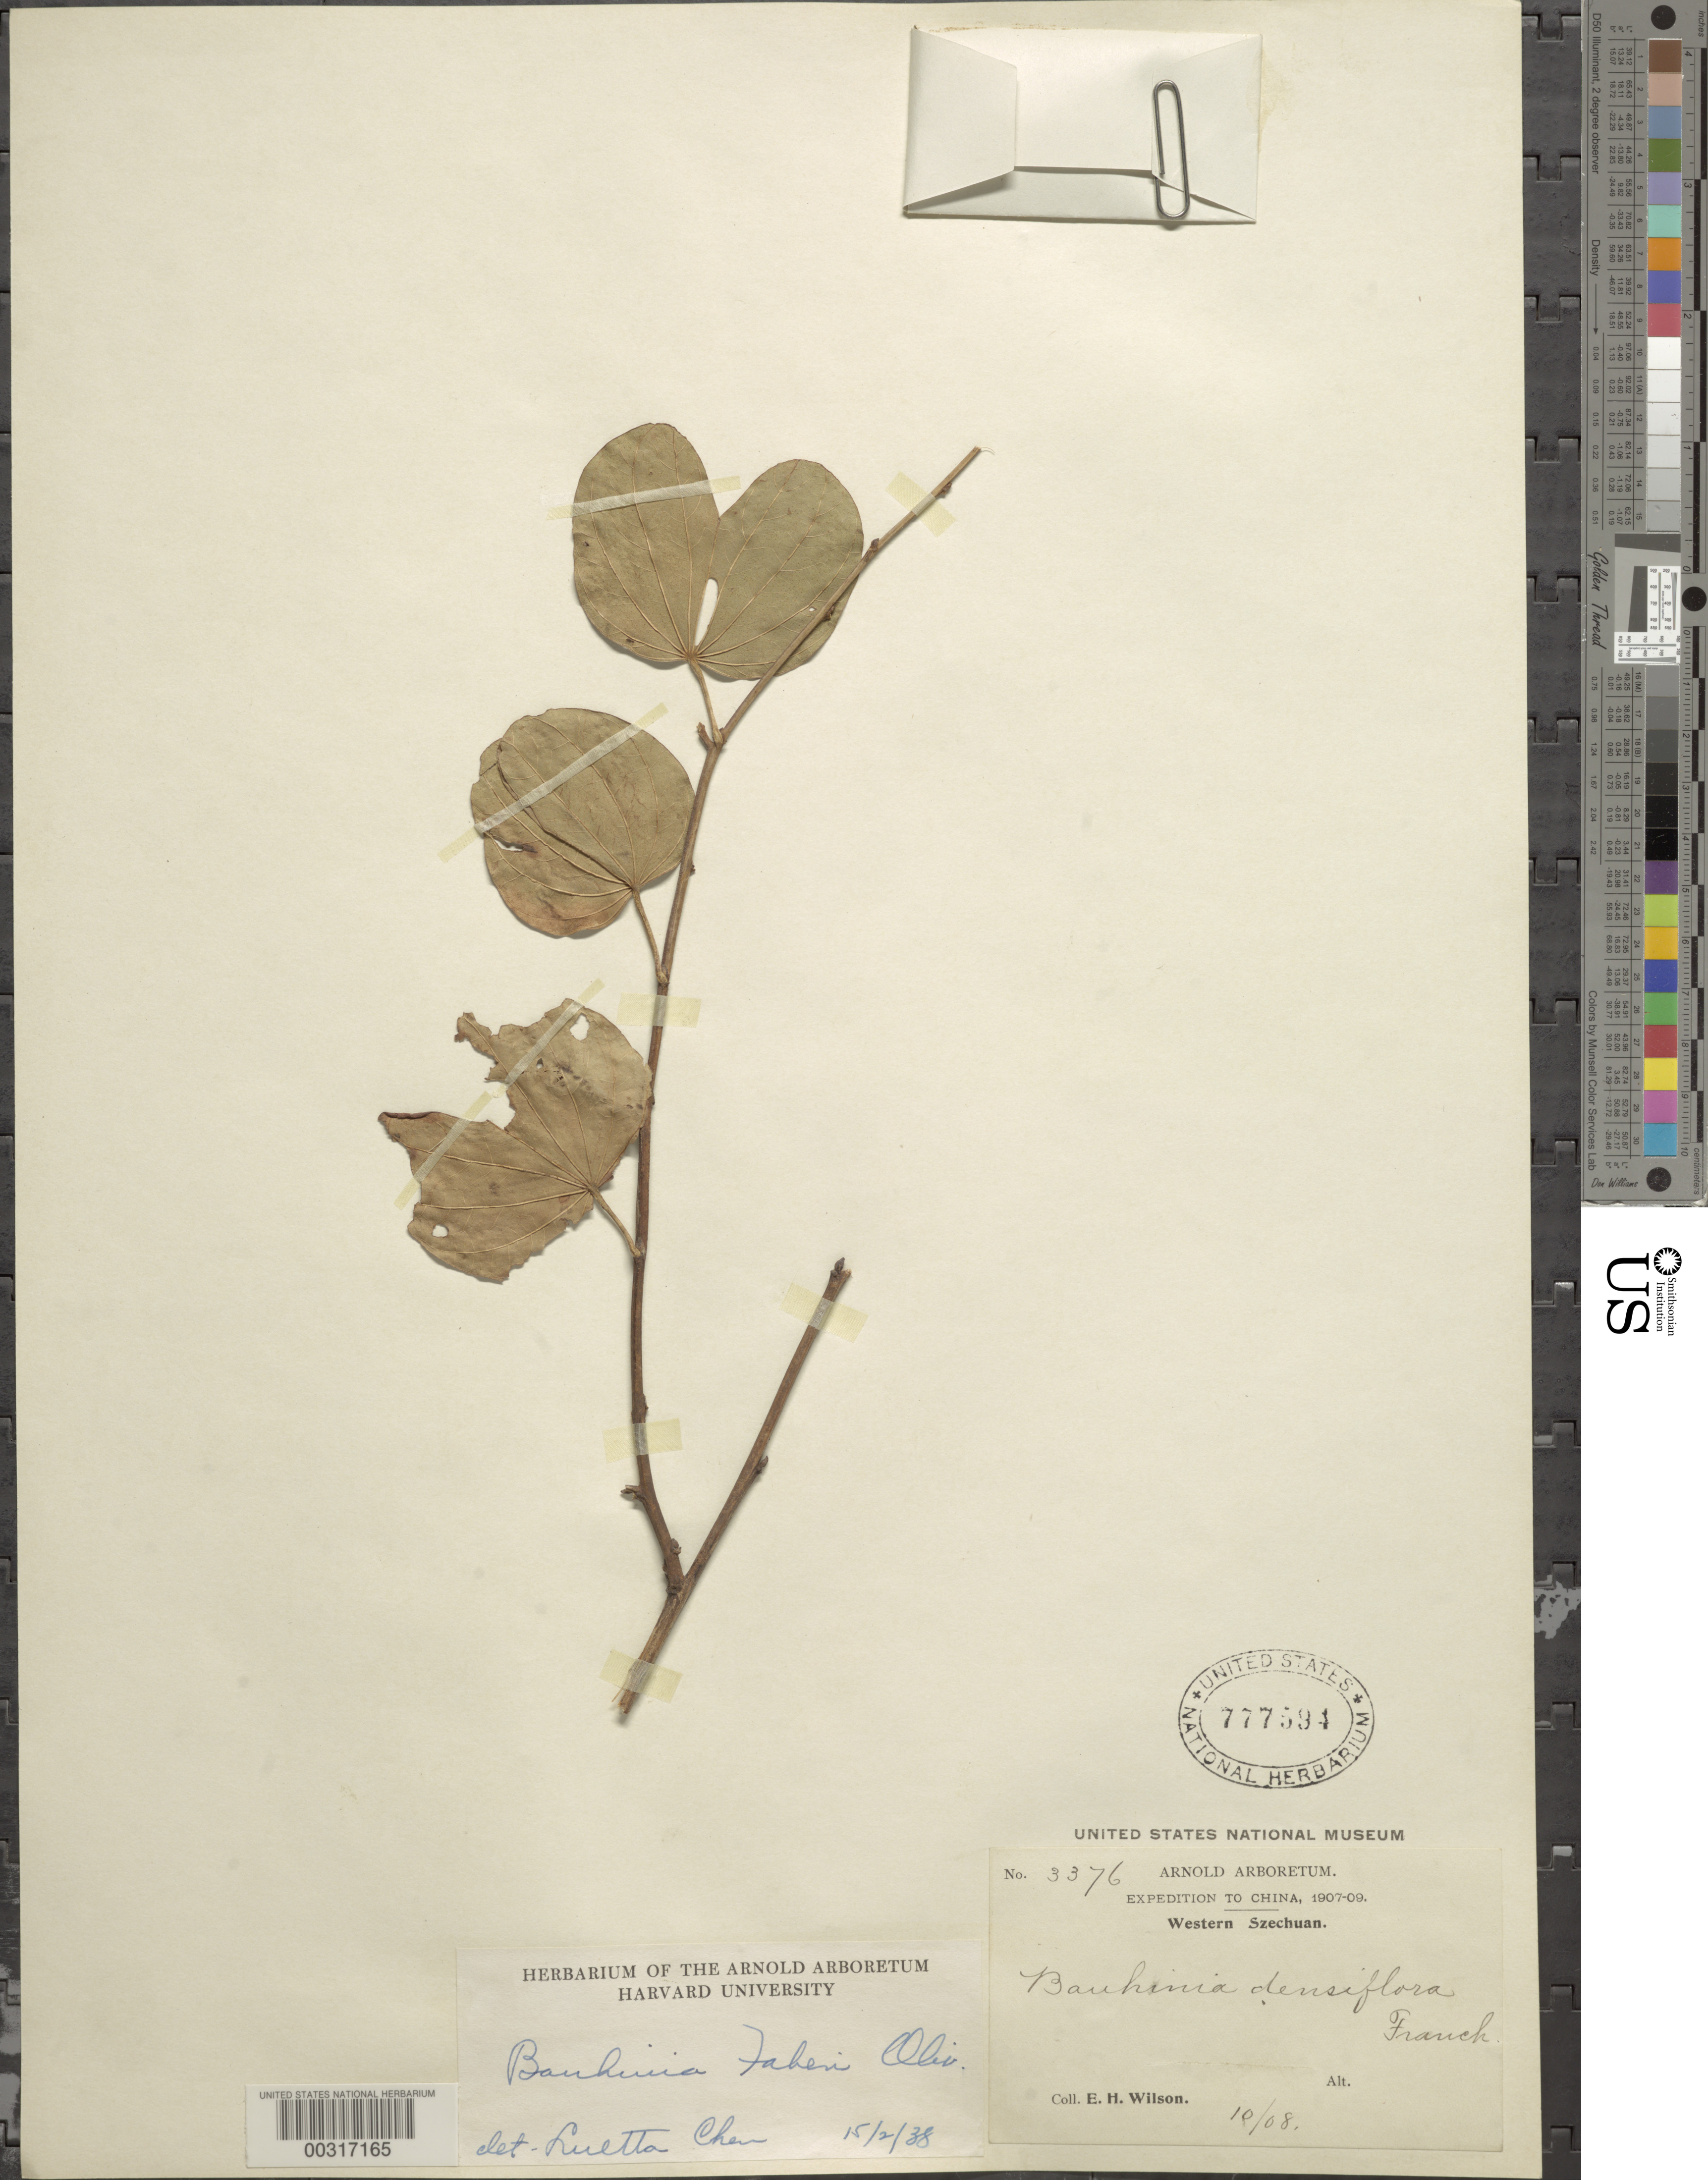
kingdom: Plantae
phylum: Tracheophyta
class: Magnoliopsida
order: Fabales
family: Fabaceae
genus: Bauhinia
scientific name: Bauhinia brachycarpa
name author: Wall. ex Benth.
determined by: U.S. National Herbarium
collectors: E. H. Wilson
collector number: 3376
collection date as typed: Oct 1908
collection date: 1908-10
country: China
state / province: Sichuan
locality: Western szechwan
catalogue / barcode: US 777594